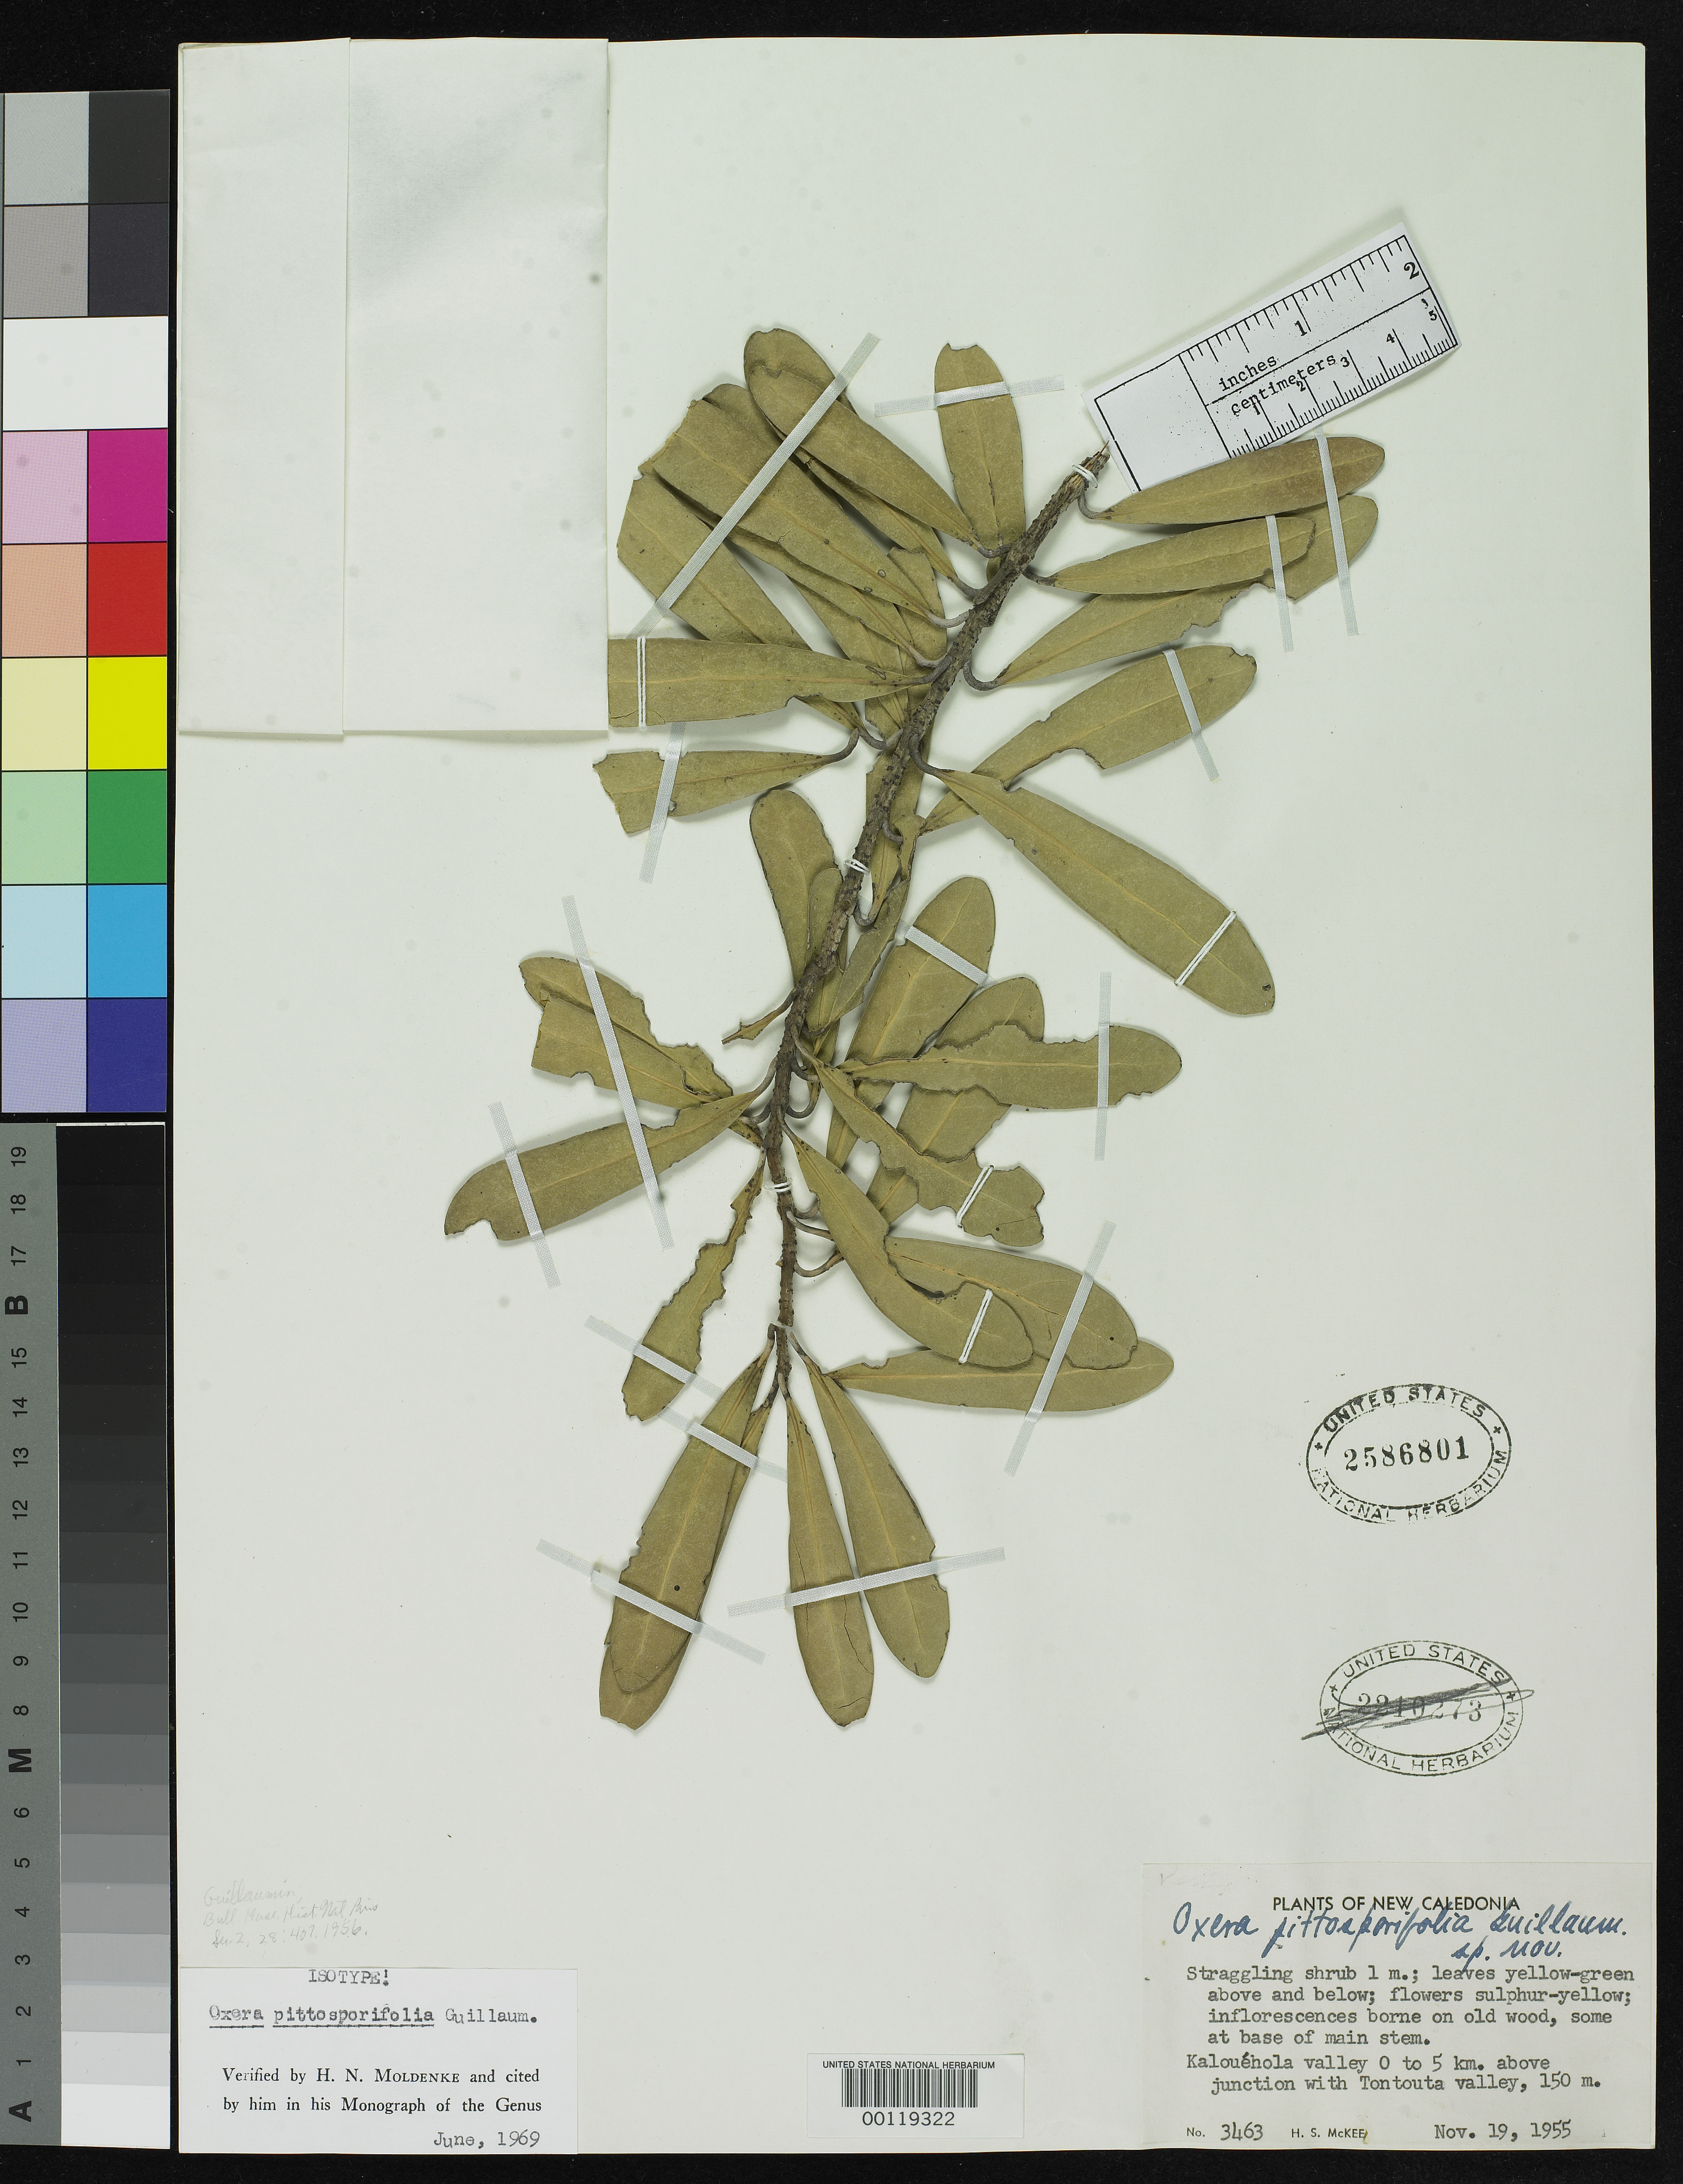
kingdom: Plantae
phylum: Tracheophyta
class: Magnoliopsida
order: Lamiales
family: Lamiaceae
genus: Oxera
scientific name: Oxera pittosporifolia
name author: Guillaumin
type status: Isotype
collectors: H. S. MacKee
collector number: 3463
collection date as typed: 19 Nov 1955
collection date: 1955-11-19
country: New Caledonia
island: New Caledonia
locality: Kalouéhola Valley.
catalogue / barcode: US 2586801